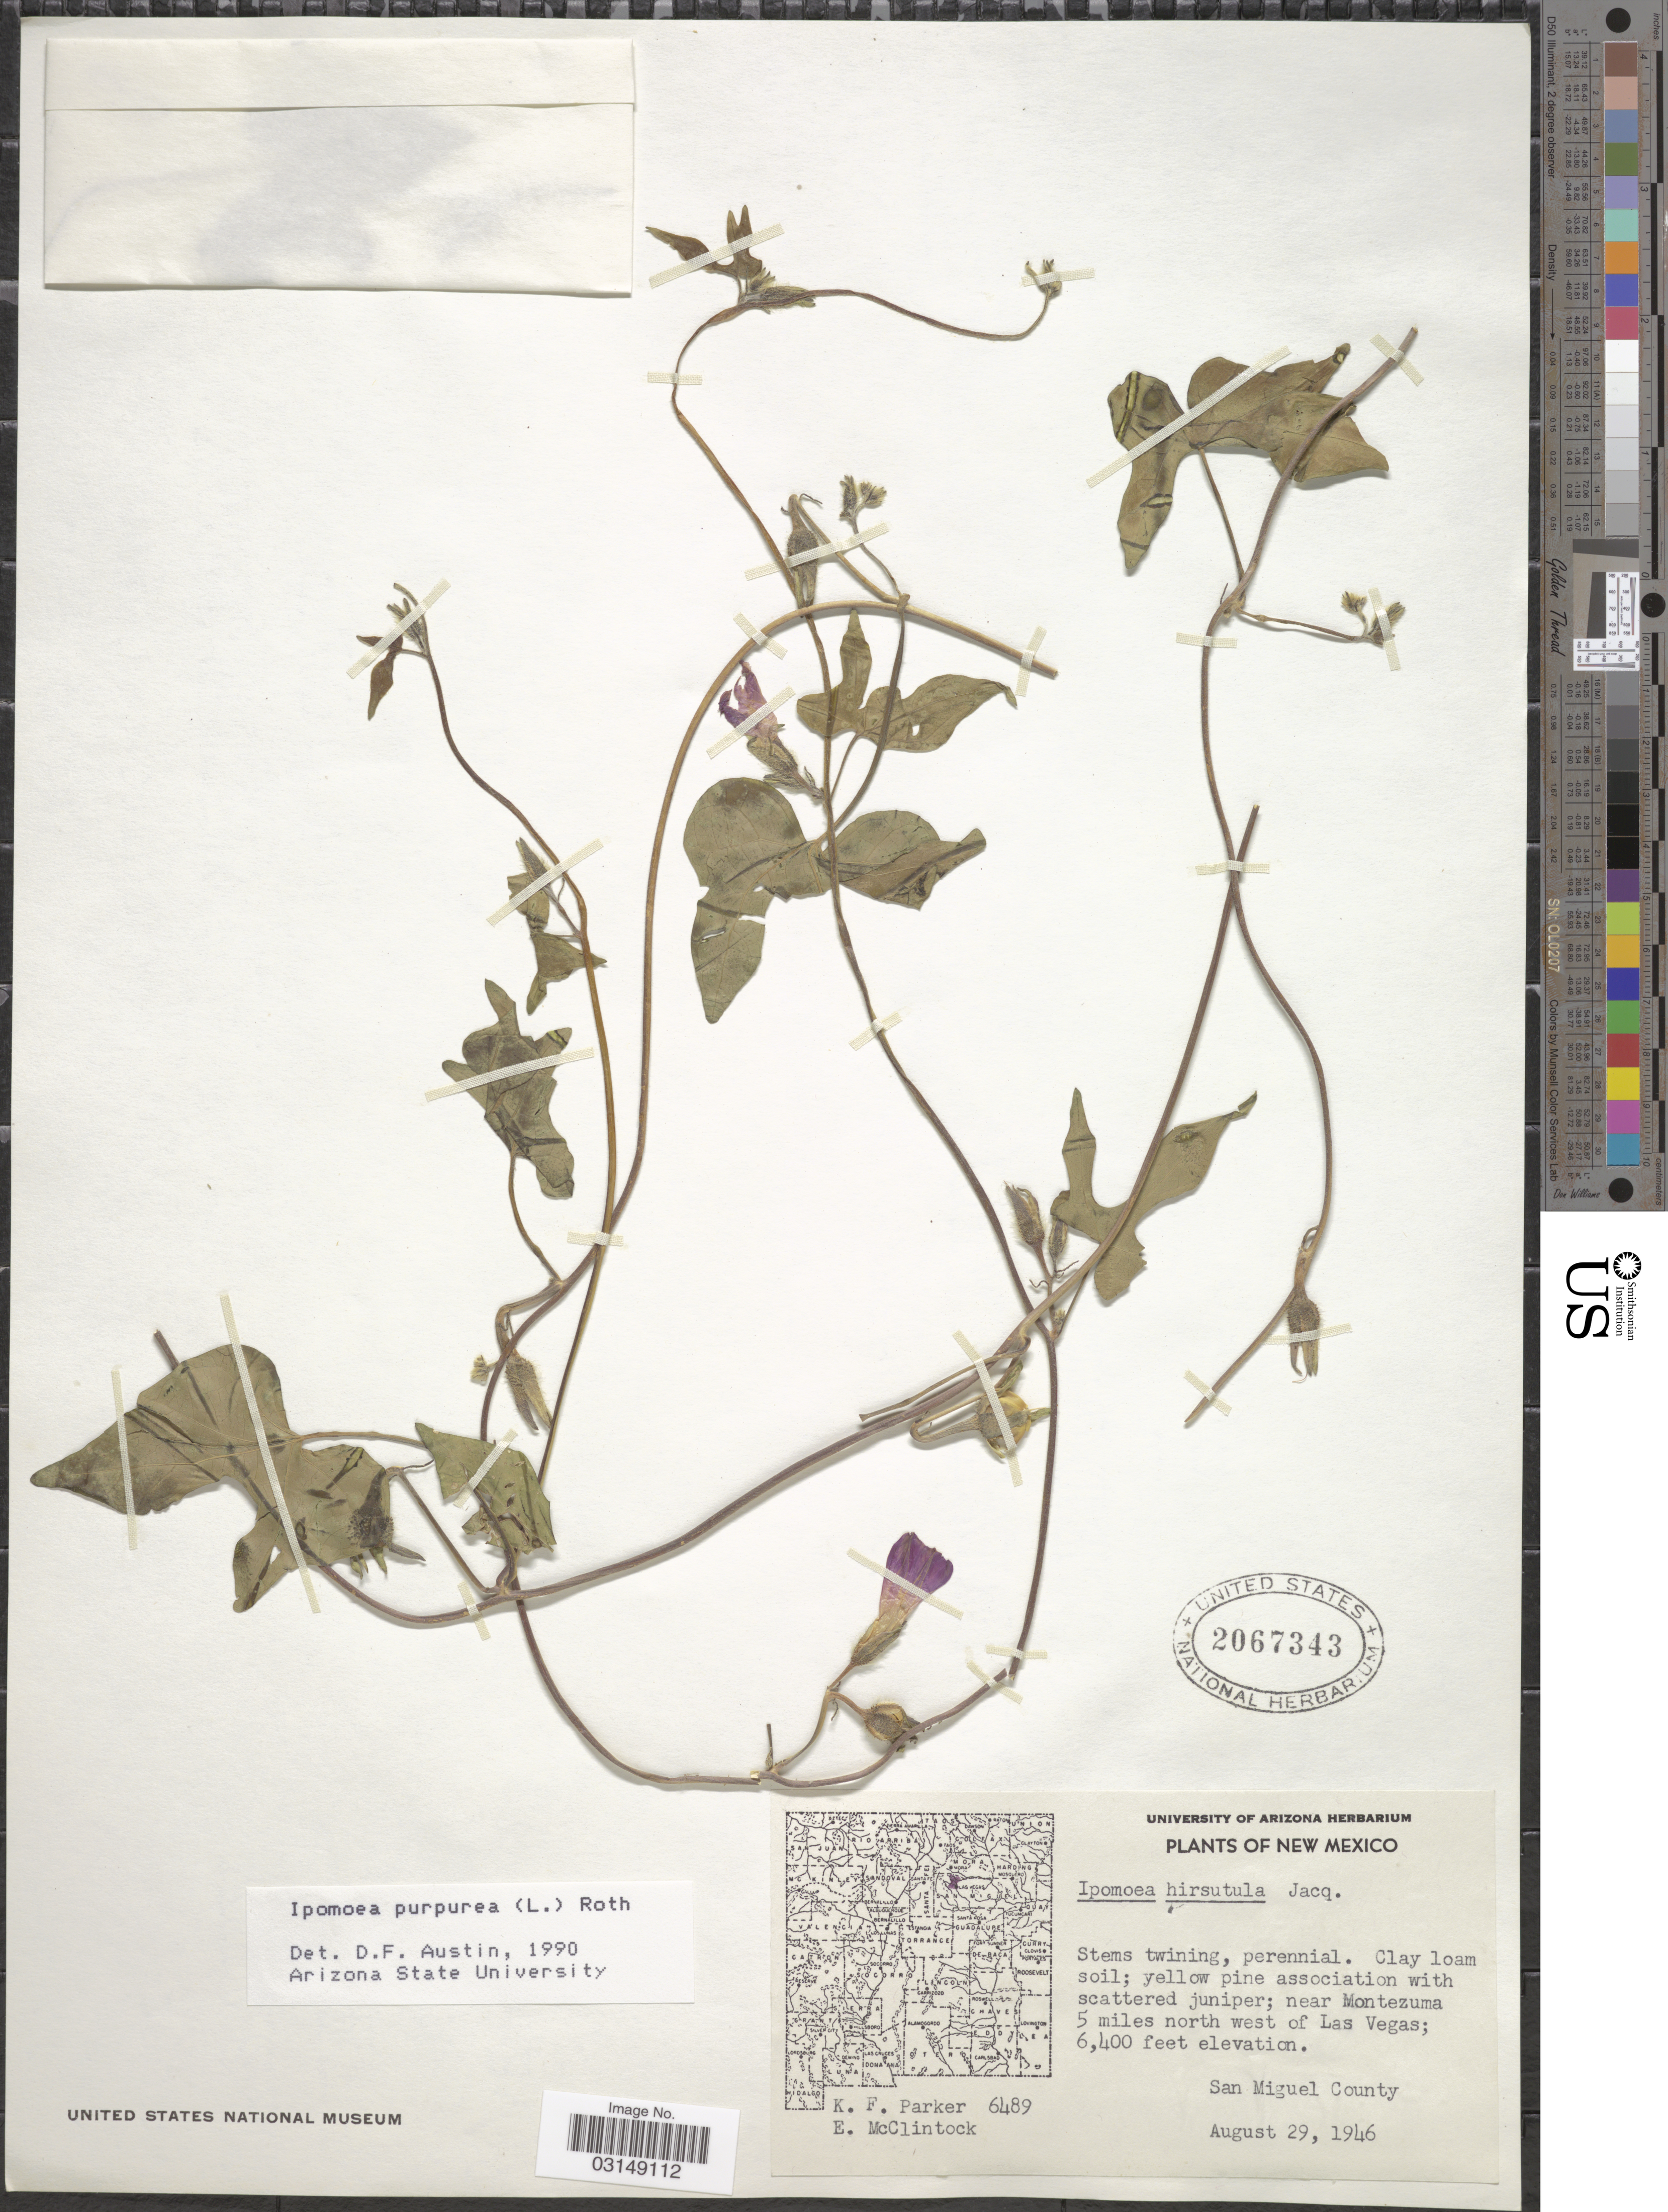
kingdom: Plantae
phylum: Tracheophyta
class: Magnoliopsida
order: Solanales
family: Convolvulaceae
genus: Ipomoea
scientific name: Ipomoea purpurea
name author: (L.) Roth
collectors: K. F. Parker & E. McClintock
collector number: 6489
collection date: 1946-08-29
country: United States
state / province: New Mexico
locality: Near Montezuma 5 miles north west of Las Vegas. San Miguel County.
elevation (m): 1951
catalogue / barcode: US 2067343